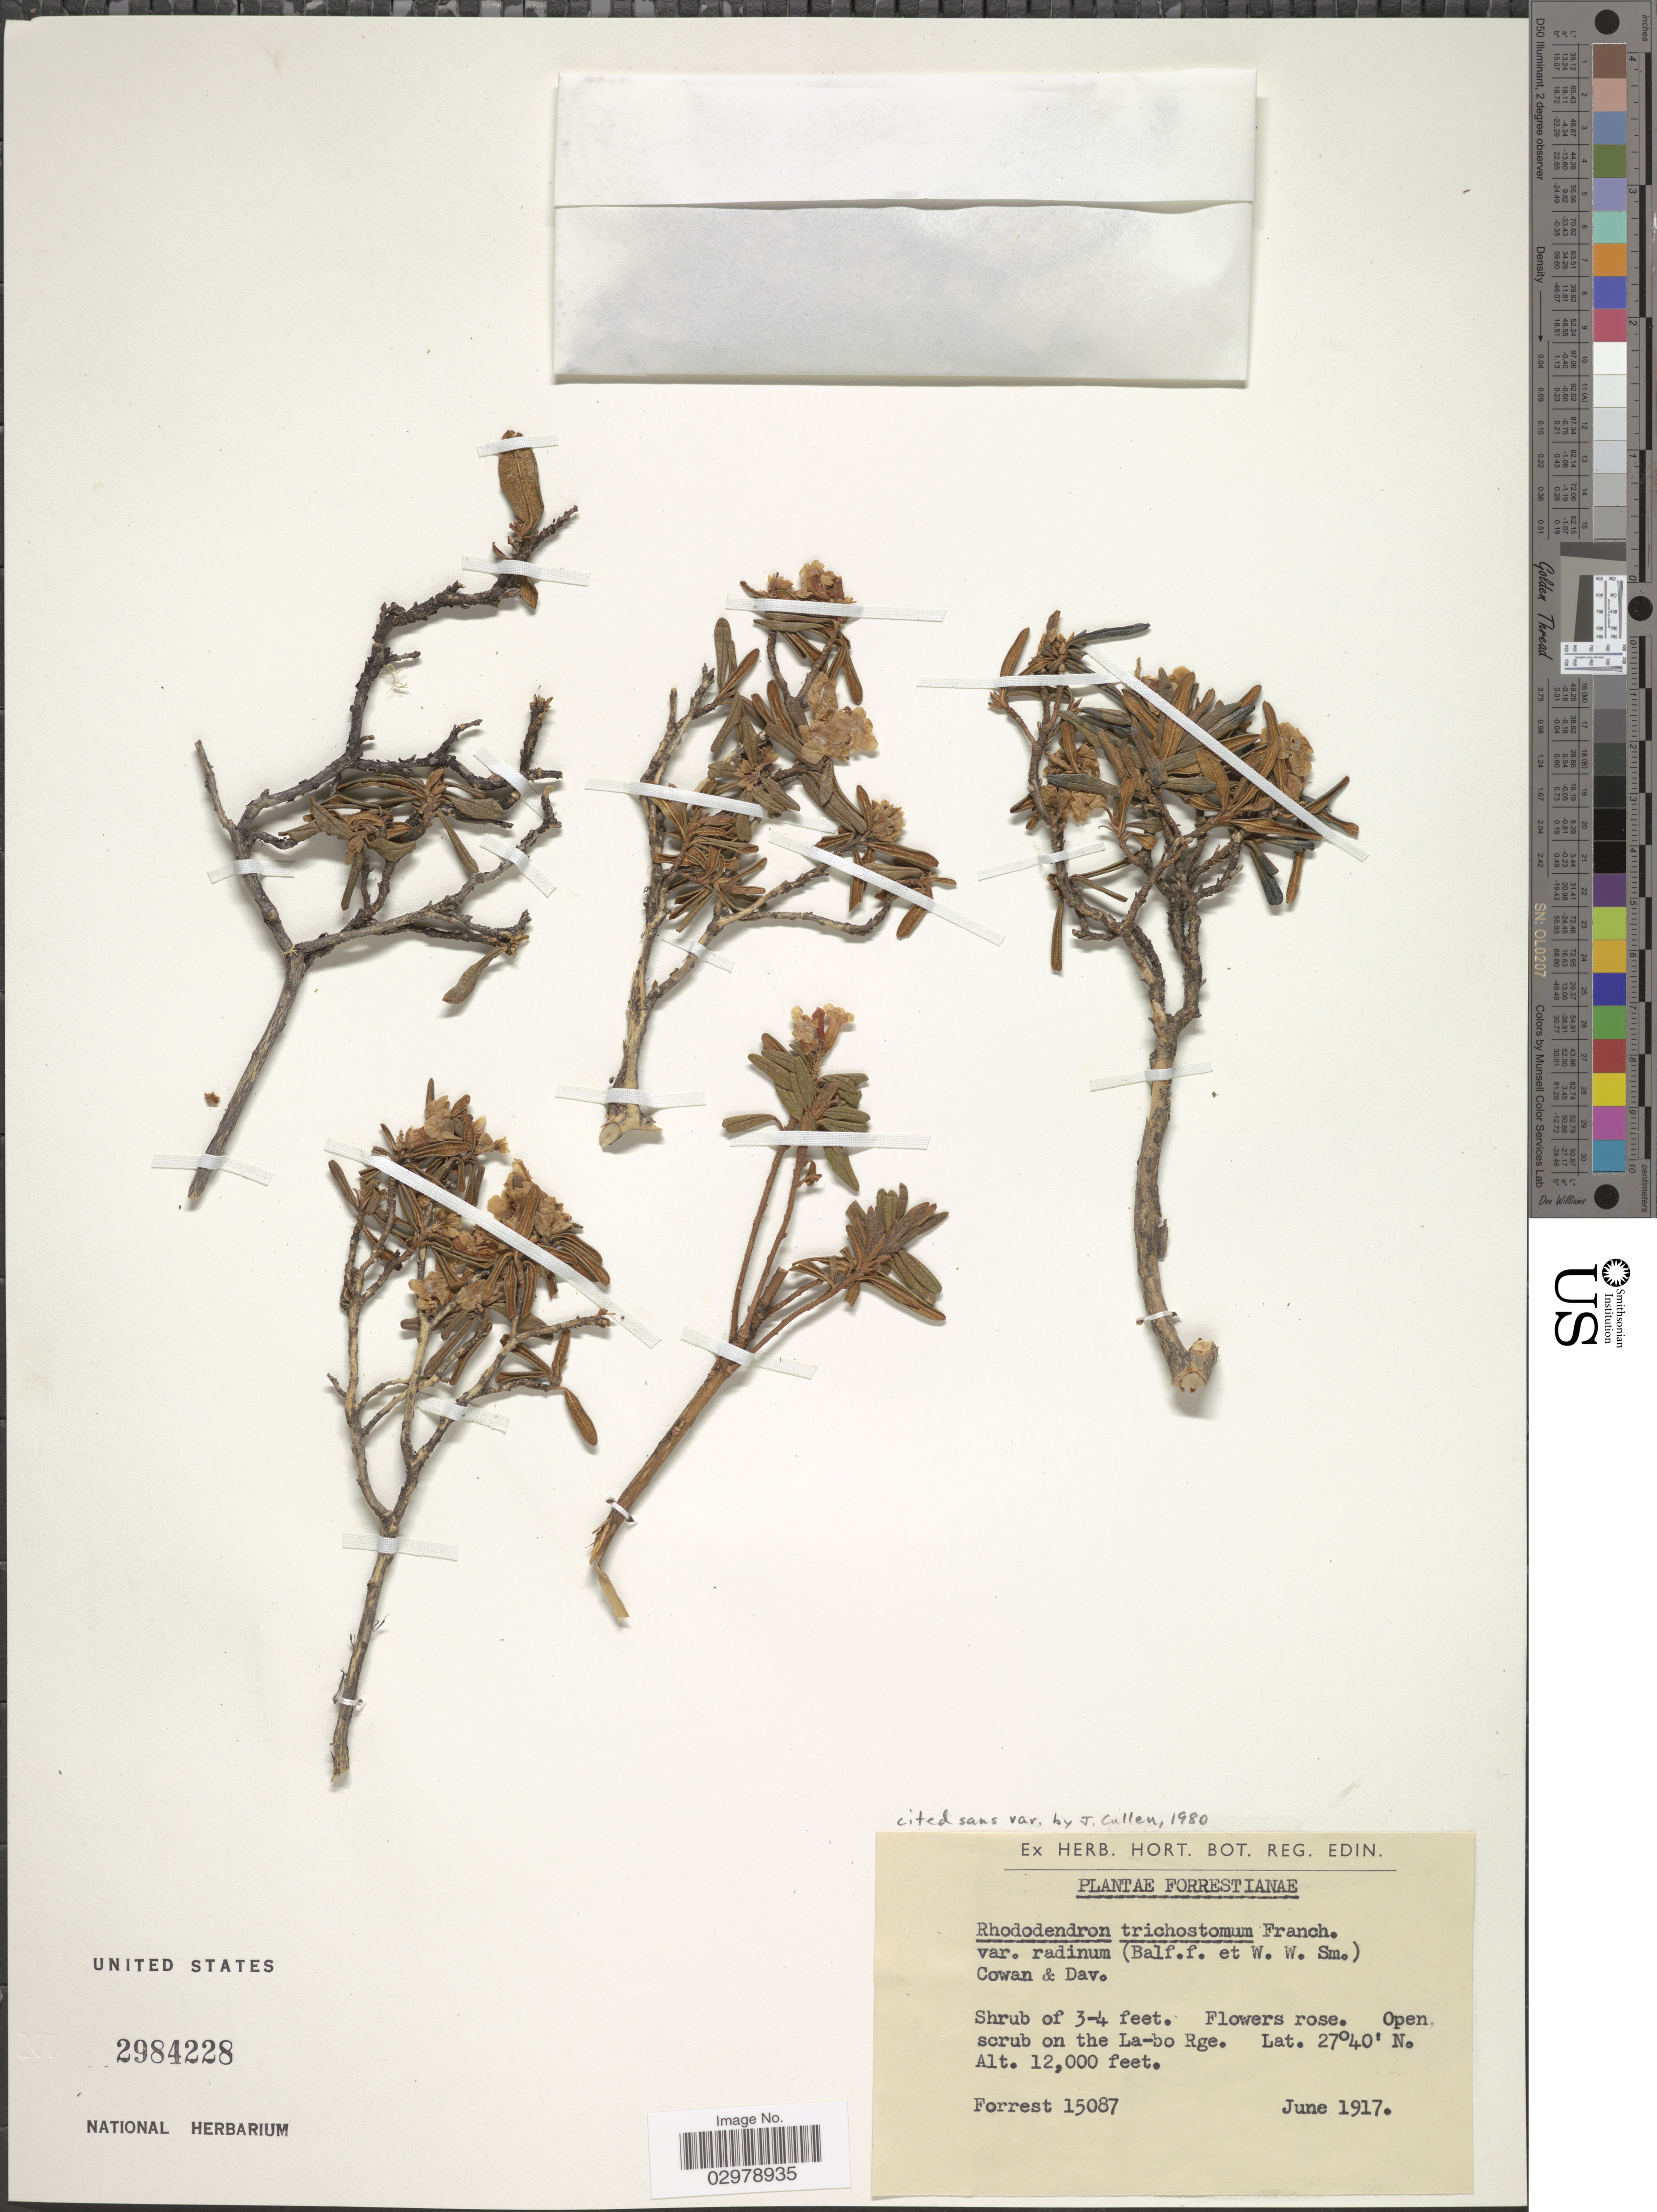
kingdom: Plantae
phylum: Tracheophyta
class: Magnoliopsida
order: Ericales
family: Ericaceae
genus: Rhododendron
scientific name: Rhododendron trichostomum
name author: Franch.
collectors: -. Forrest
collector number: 15087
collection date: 1917-06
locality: Open scrub on the La-bo Rge.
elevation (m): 3658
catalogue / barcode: US 2984228